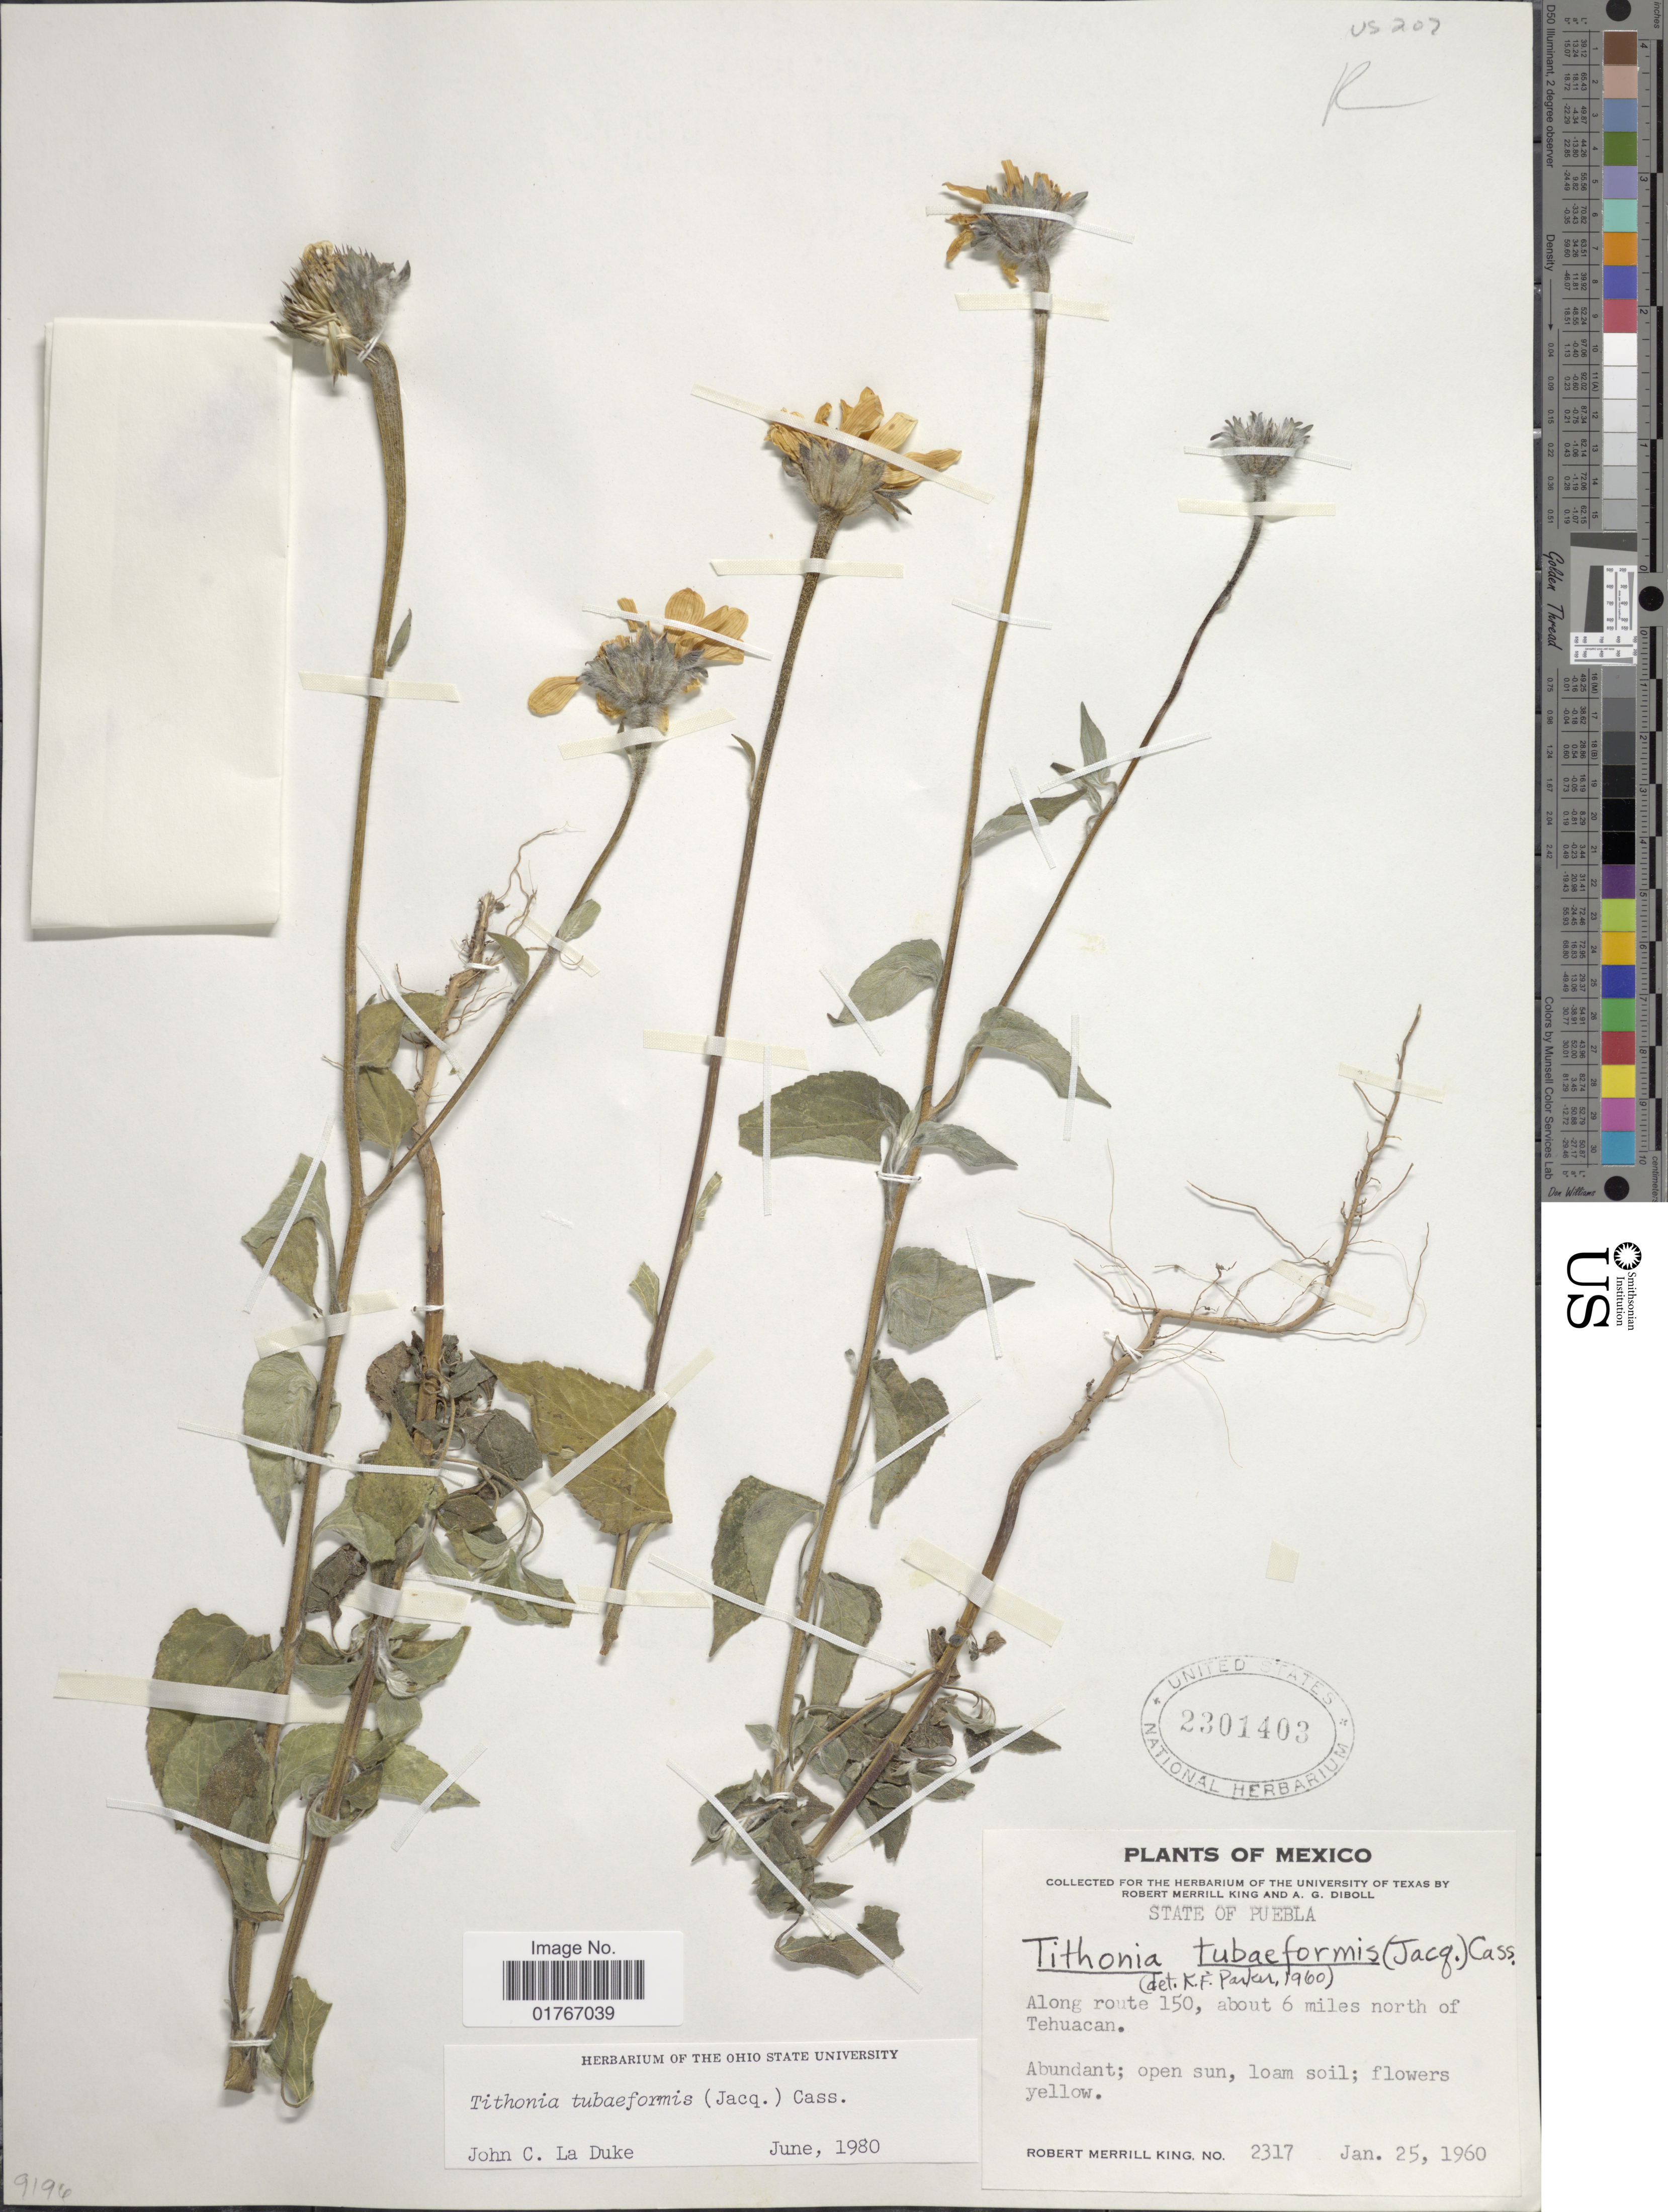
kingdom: Plantae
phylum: Tracheophyta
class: Magnoliopsida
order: Asterales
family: Asteraceae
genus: Tithonia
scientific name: Tithonia tubaeformis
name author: (Jacq.) Cass.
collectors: R. M. King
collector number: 2317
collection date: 1960-01-25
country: Mexico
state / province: Puebla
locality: Along route 150, about 6 miles north of Tehuacan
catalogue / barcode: US 2301403